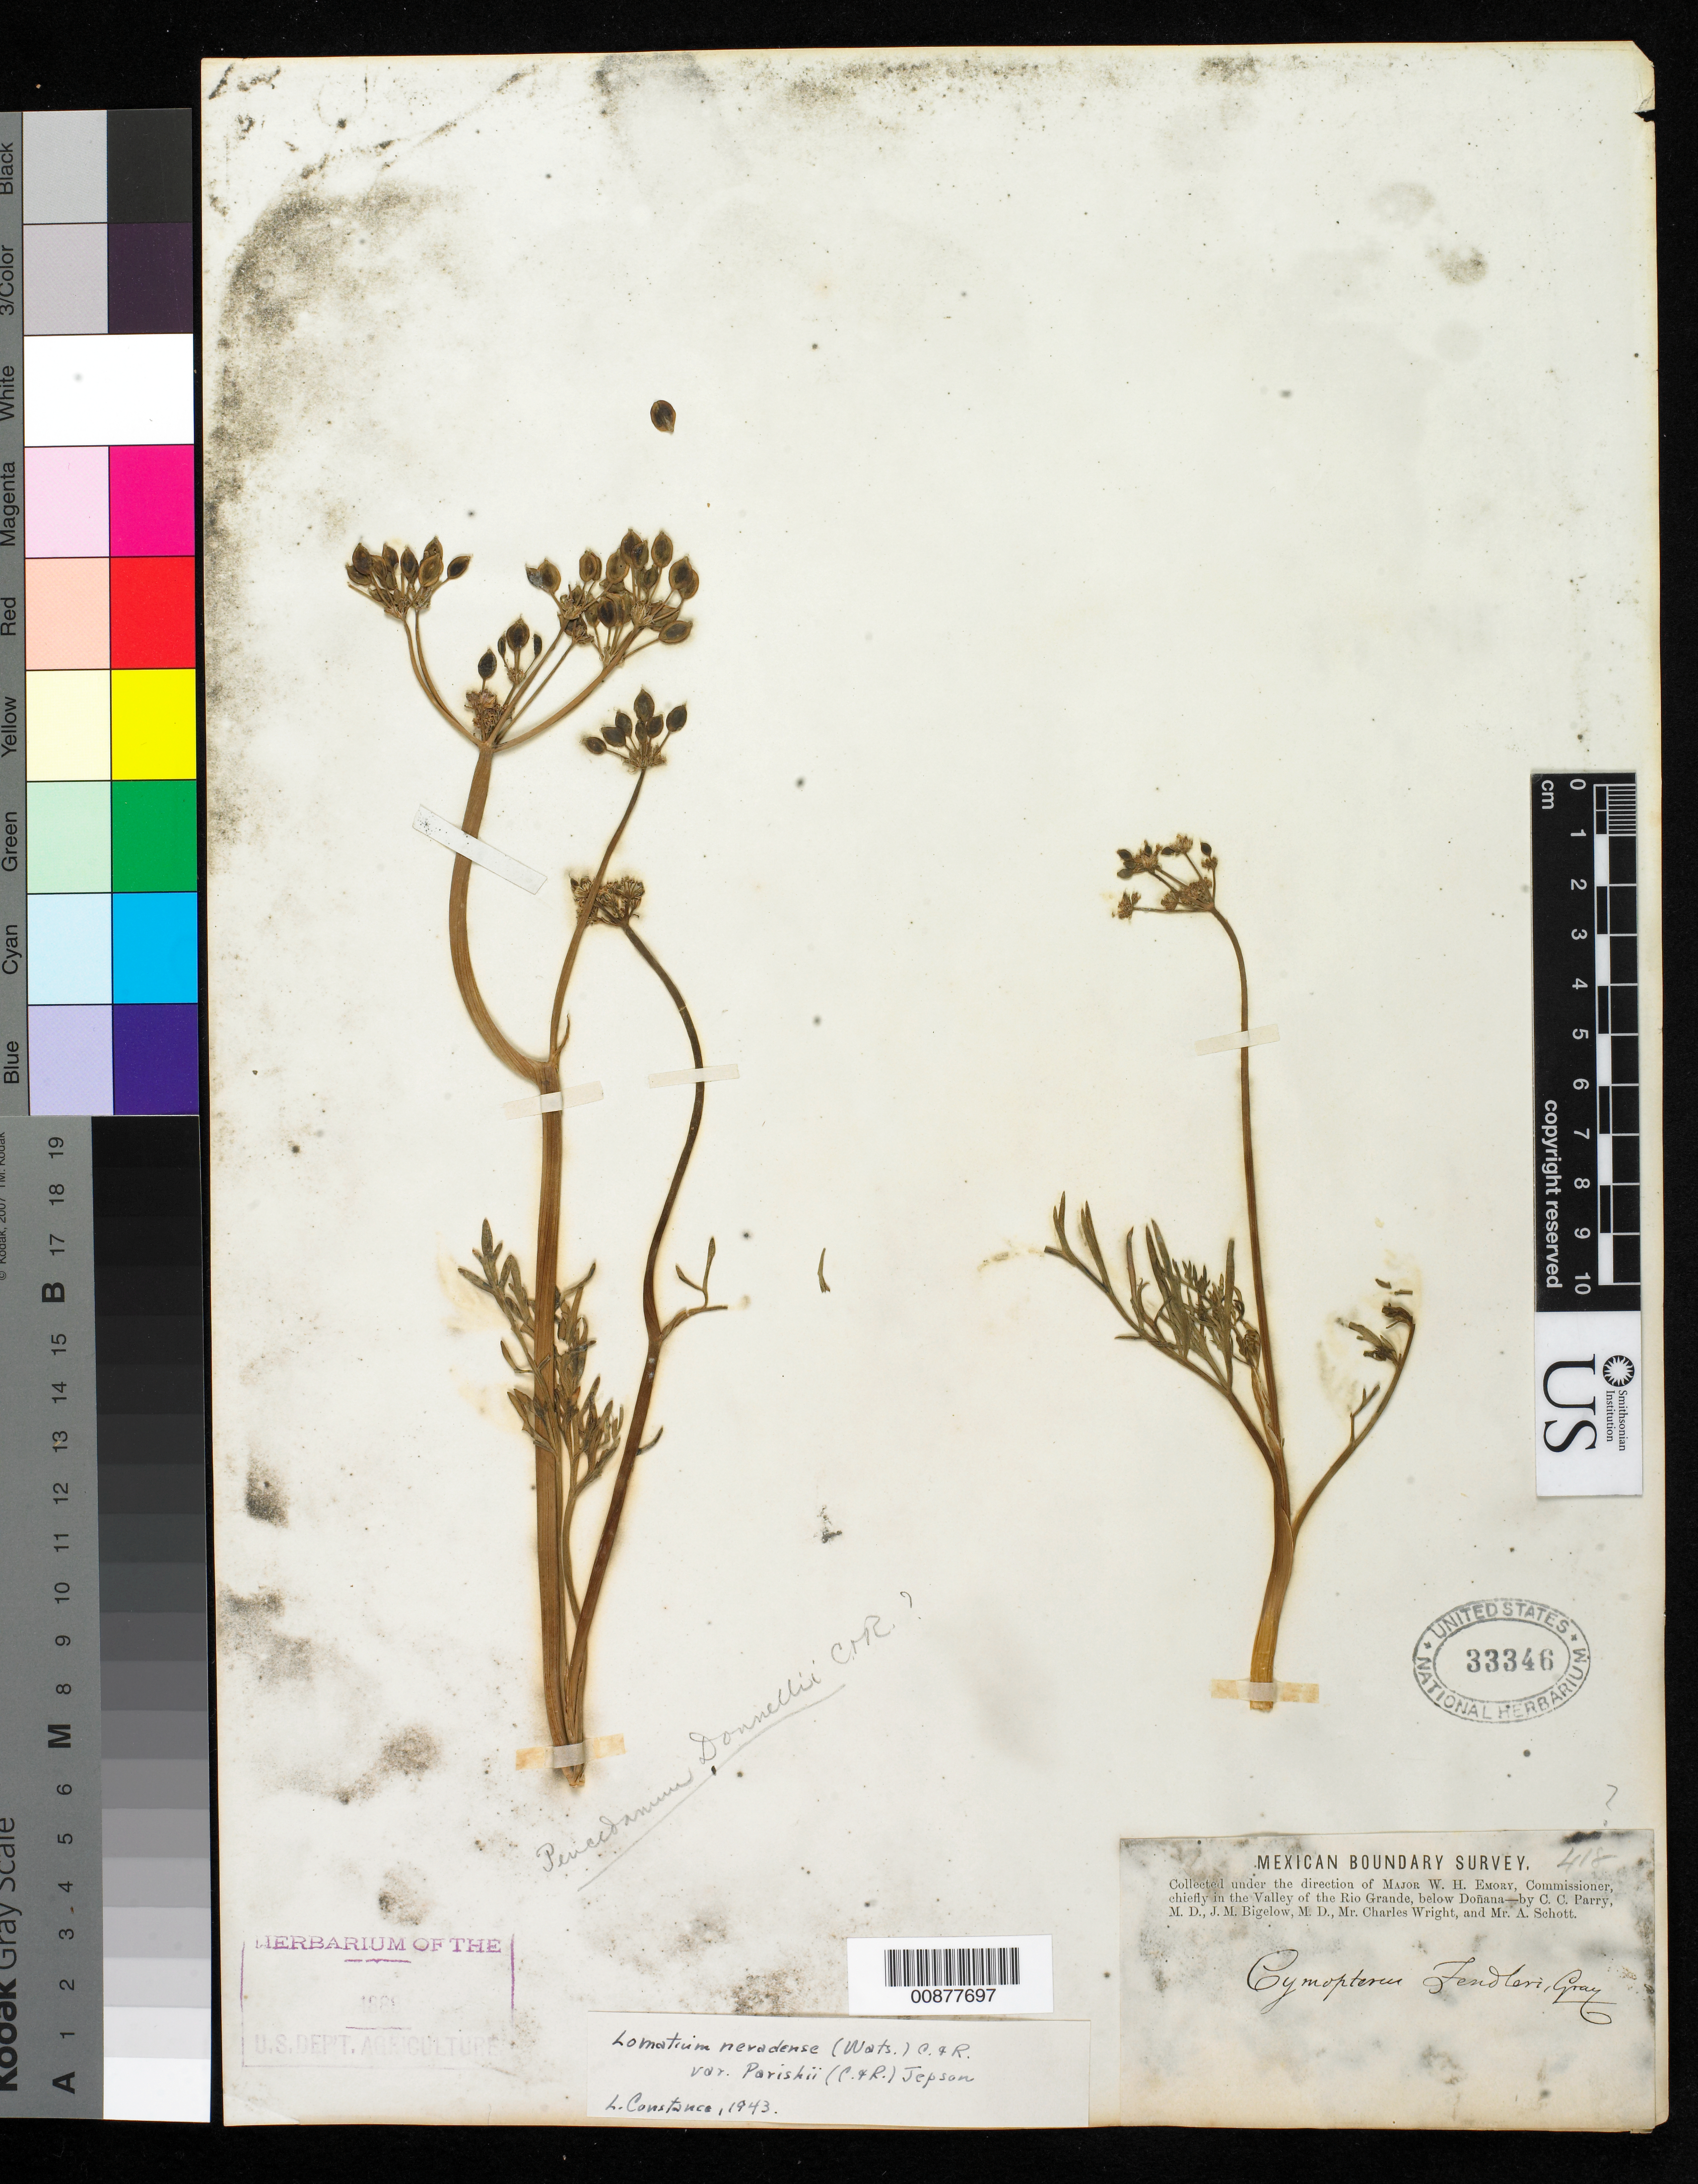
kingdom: Plantae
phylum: Tracheophyta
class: Magnoliopsida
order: Apiales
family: Apiaceae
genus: Lomatium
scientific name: Lomatium nevadense var. parishii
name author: (J.M. Coult. & Rose) Jeps.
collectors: C. C. Parry, J. M. Bigelow, C. Wright & A. C. V. Schott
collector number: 418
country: United States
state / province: New Mexico / Texas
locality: Valley of the Rio Grande, below Doñana.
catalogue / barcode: US 33346